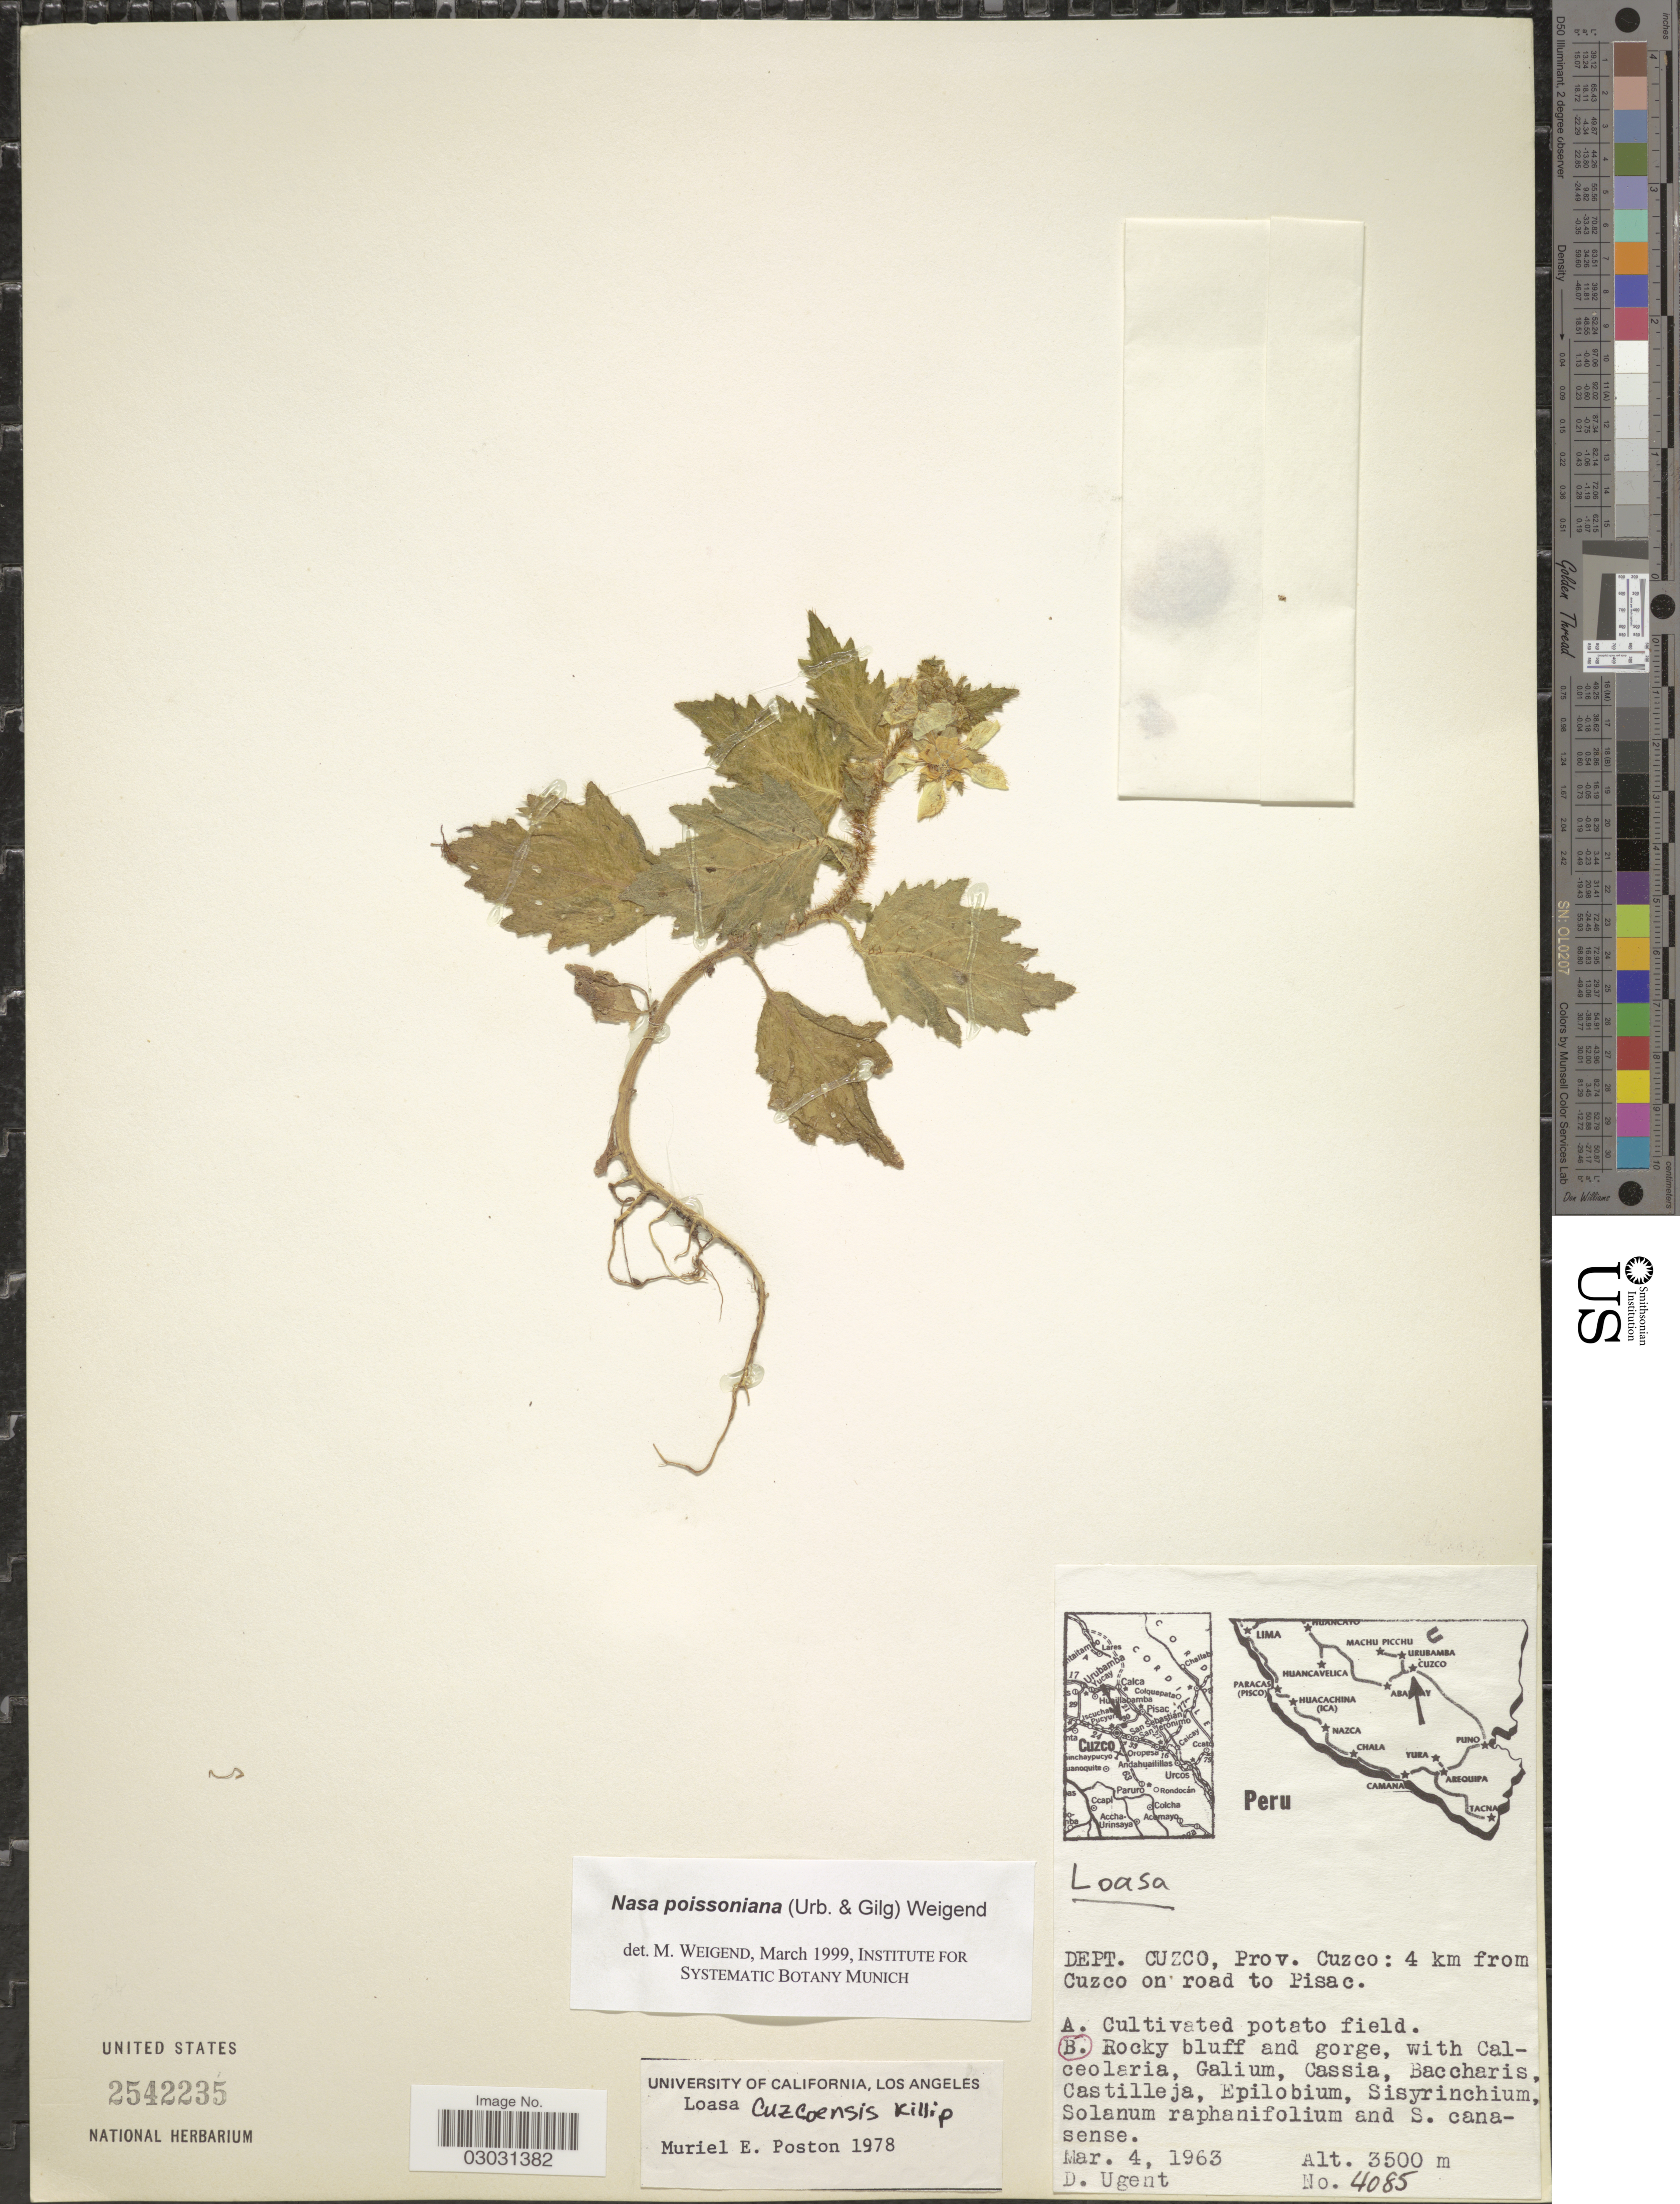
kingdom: Plantae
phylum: Tracheophyta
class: Magnoliopsida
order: Cornales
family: Loasaceae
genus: Nasa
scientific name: Nasa poissoniana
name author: (Urb. & Gilg) Weigend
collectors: D. Ugent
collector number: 4085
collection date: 1963-03-04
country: Peru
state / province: Cusco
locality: Dept. Cuzco, Prov. Cuzco: 4 km from Cuzco on road to Pisac.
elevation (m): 3500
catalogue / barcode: US 2542235